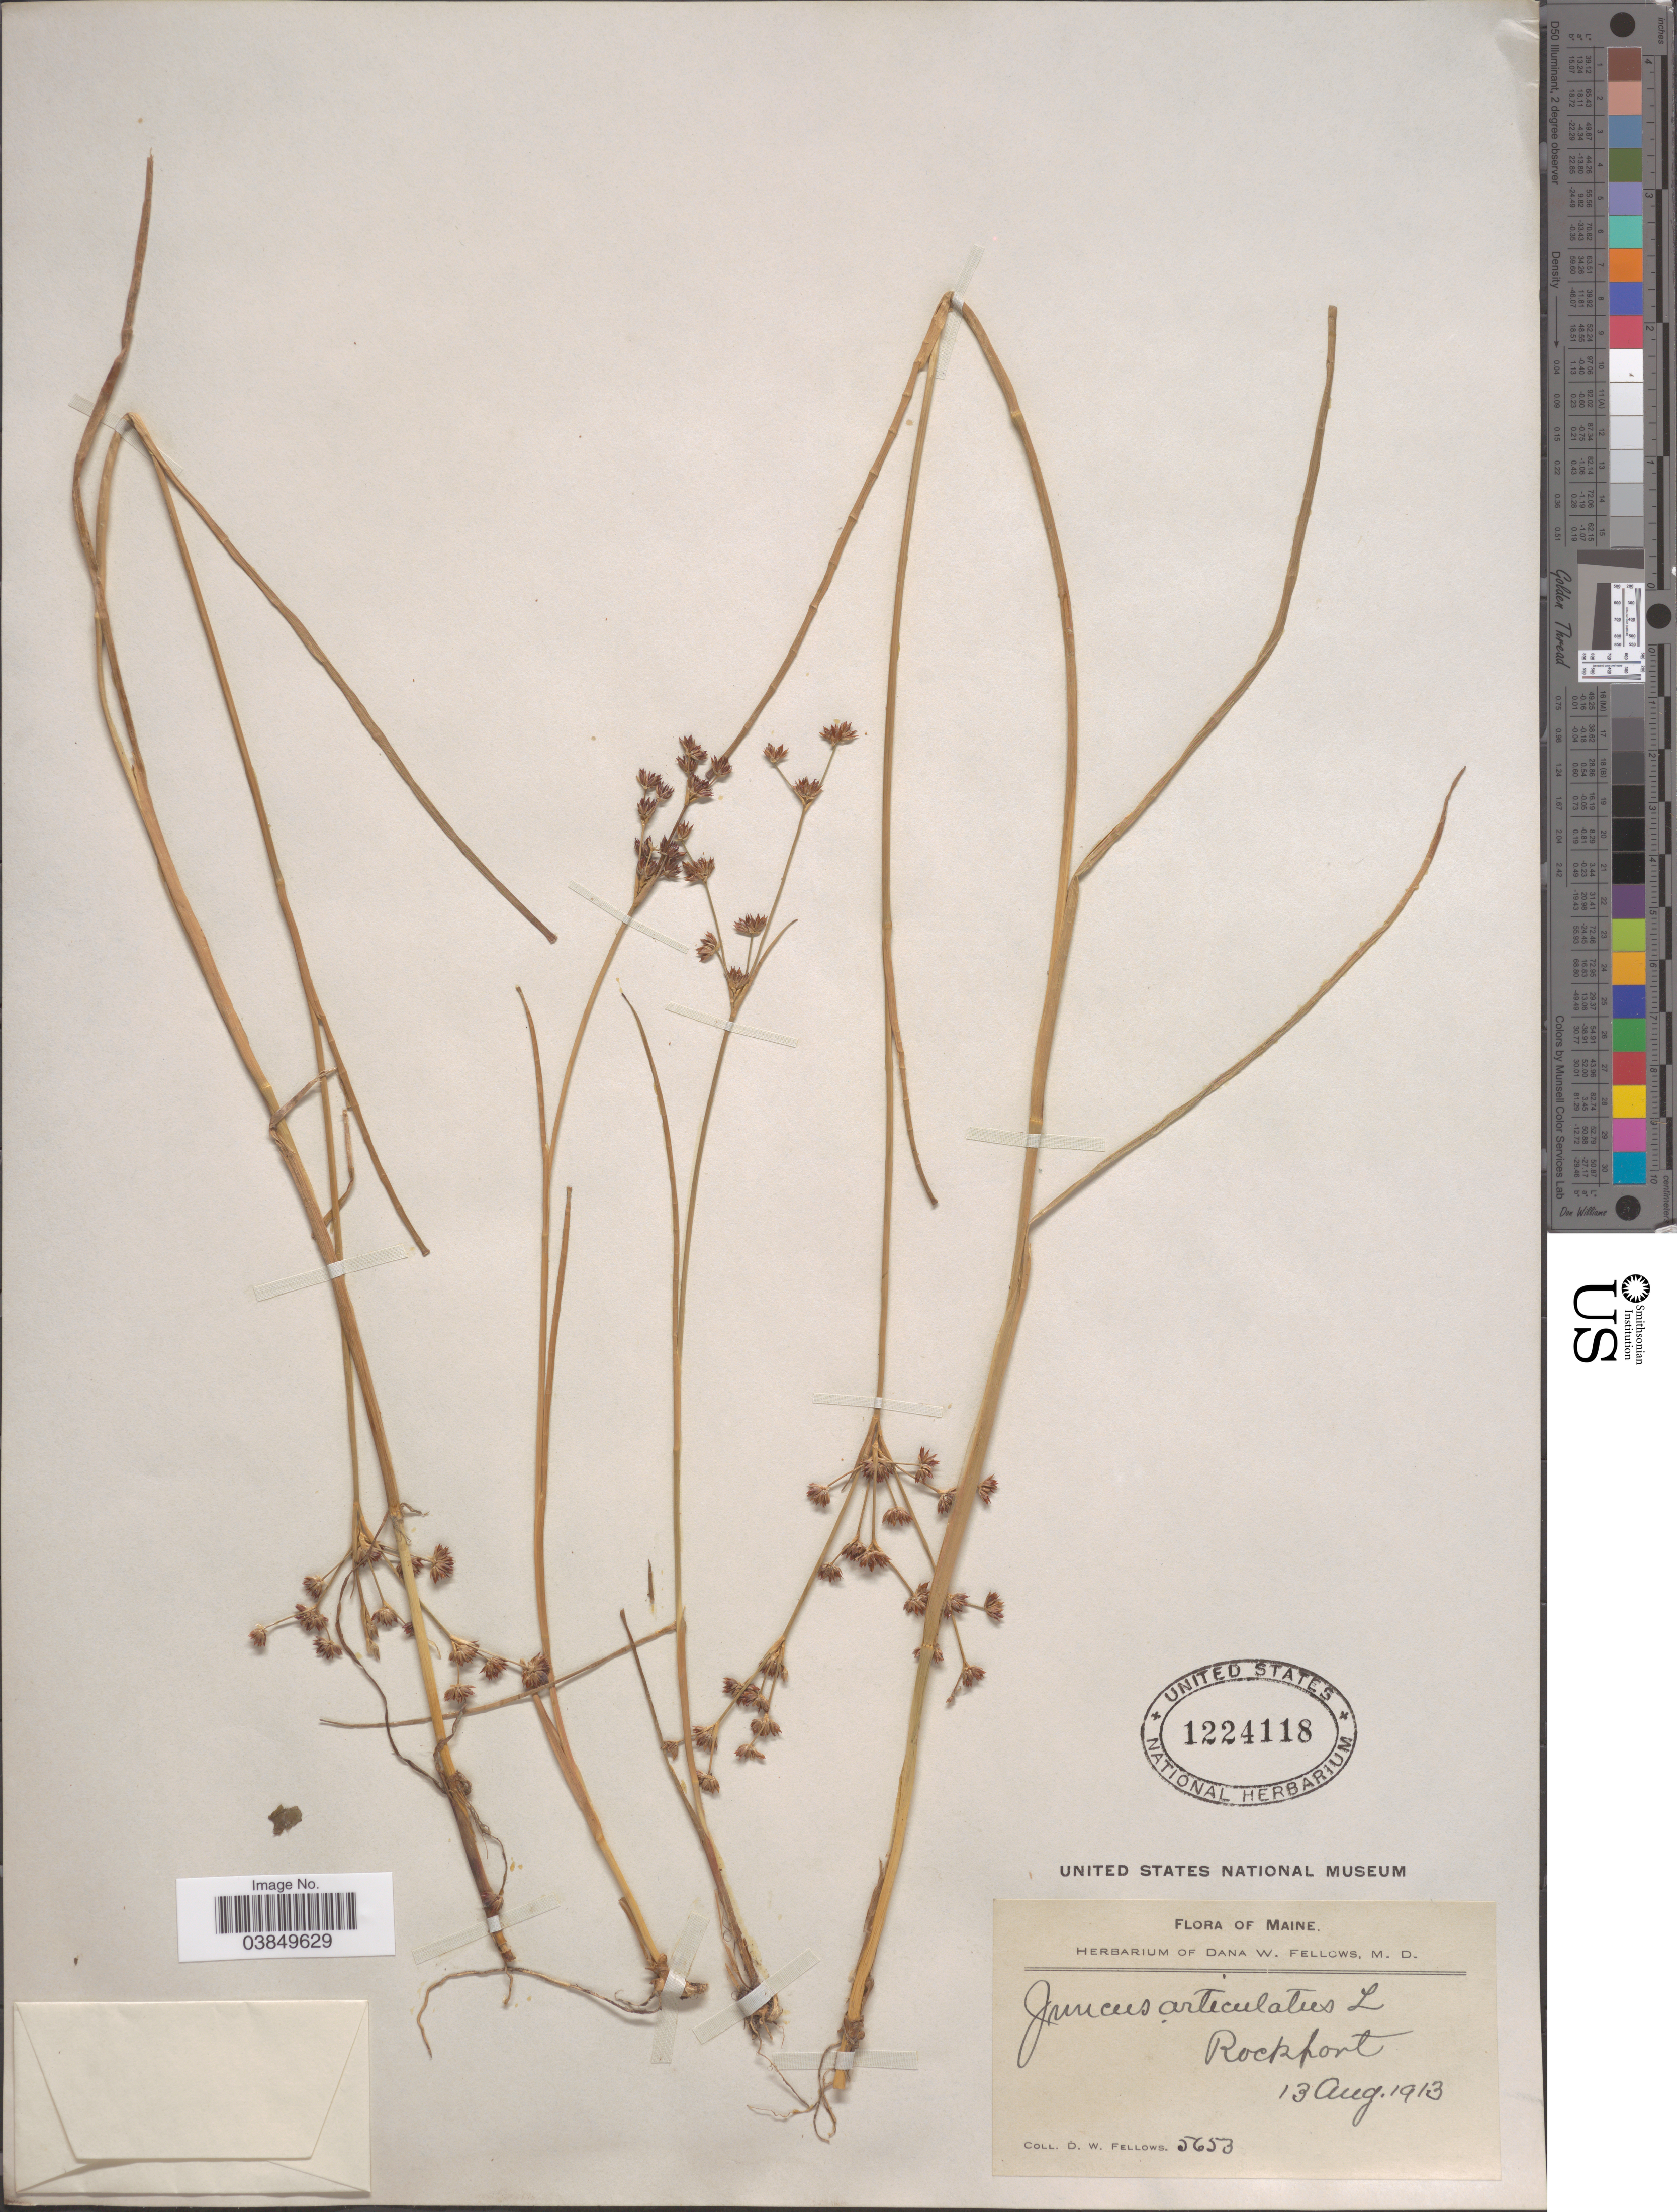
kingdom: Plantae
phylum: Tracheophyta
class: Liliopsida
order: Poales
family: Juncaceae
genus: Juncus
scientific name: Juncus articulatus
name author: L.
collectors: D. W. Fellows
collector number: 5653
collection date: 1913-08-13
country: United States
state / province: Maine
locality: Rockport.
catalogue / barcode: US 1224118